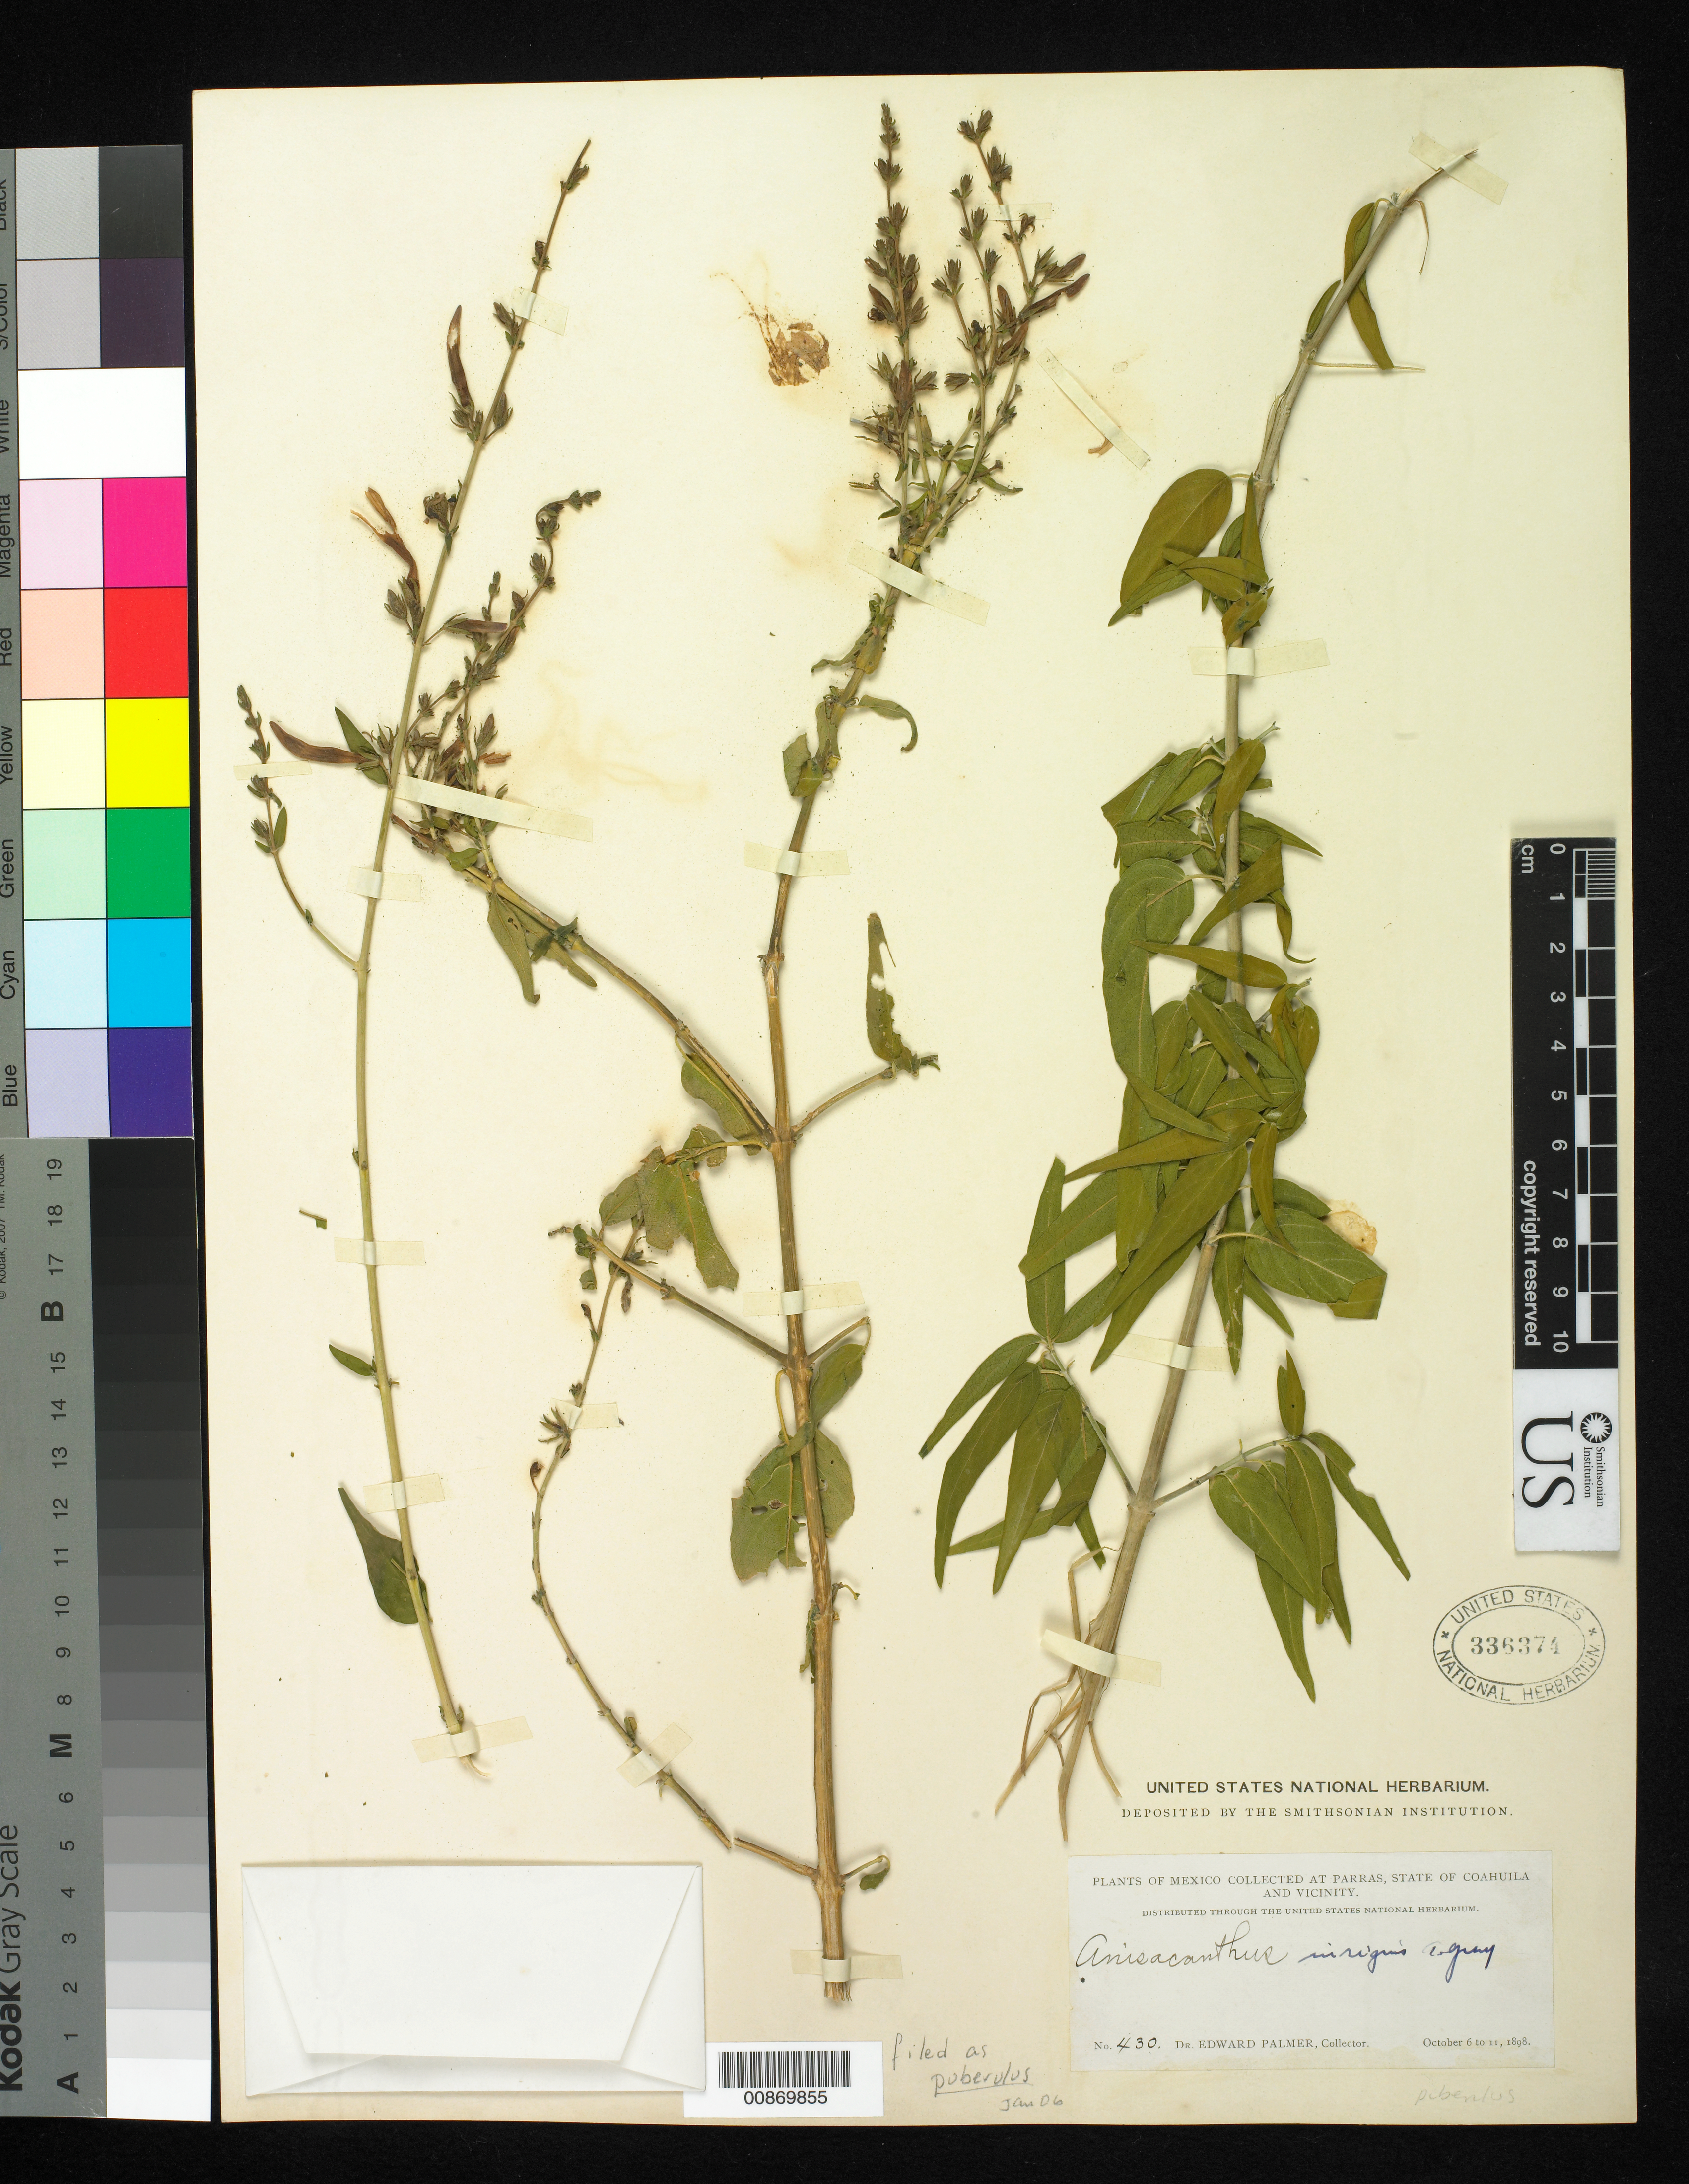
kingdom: Plantae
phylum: Tracheophyta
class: Magnoliopsida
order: Lamiales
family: Acanthaceae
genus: Anisacanthus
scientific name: Anisacanthus puberulus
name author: (Torr.) Henrickson & E.J. Lott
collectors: E. Palmer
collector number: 430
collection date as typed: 06 Oct 1898 to 11 Oct 1898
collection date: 1898-10-06/1898-10-11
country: Mexico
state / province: Coahuila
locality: Parras, Coahuila and vicinity.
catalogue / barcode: US 336374